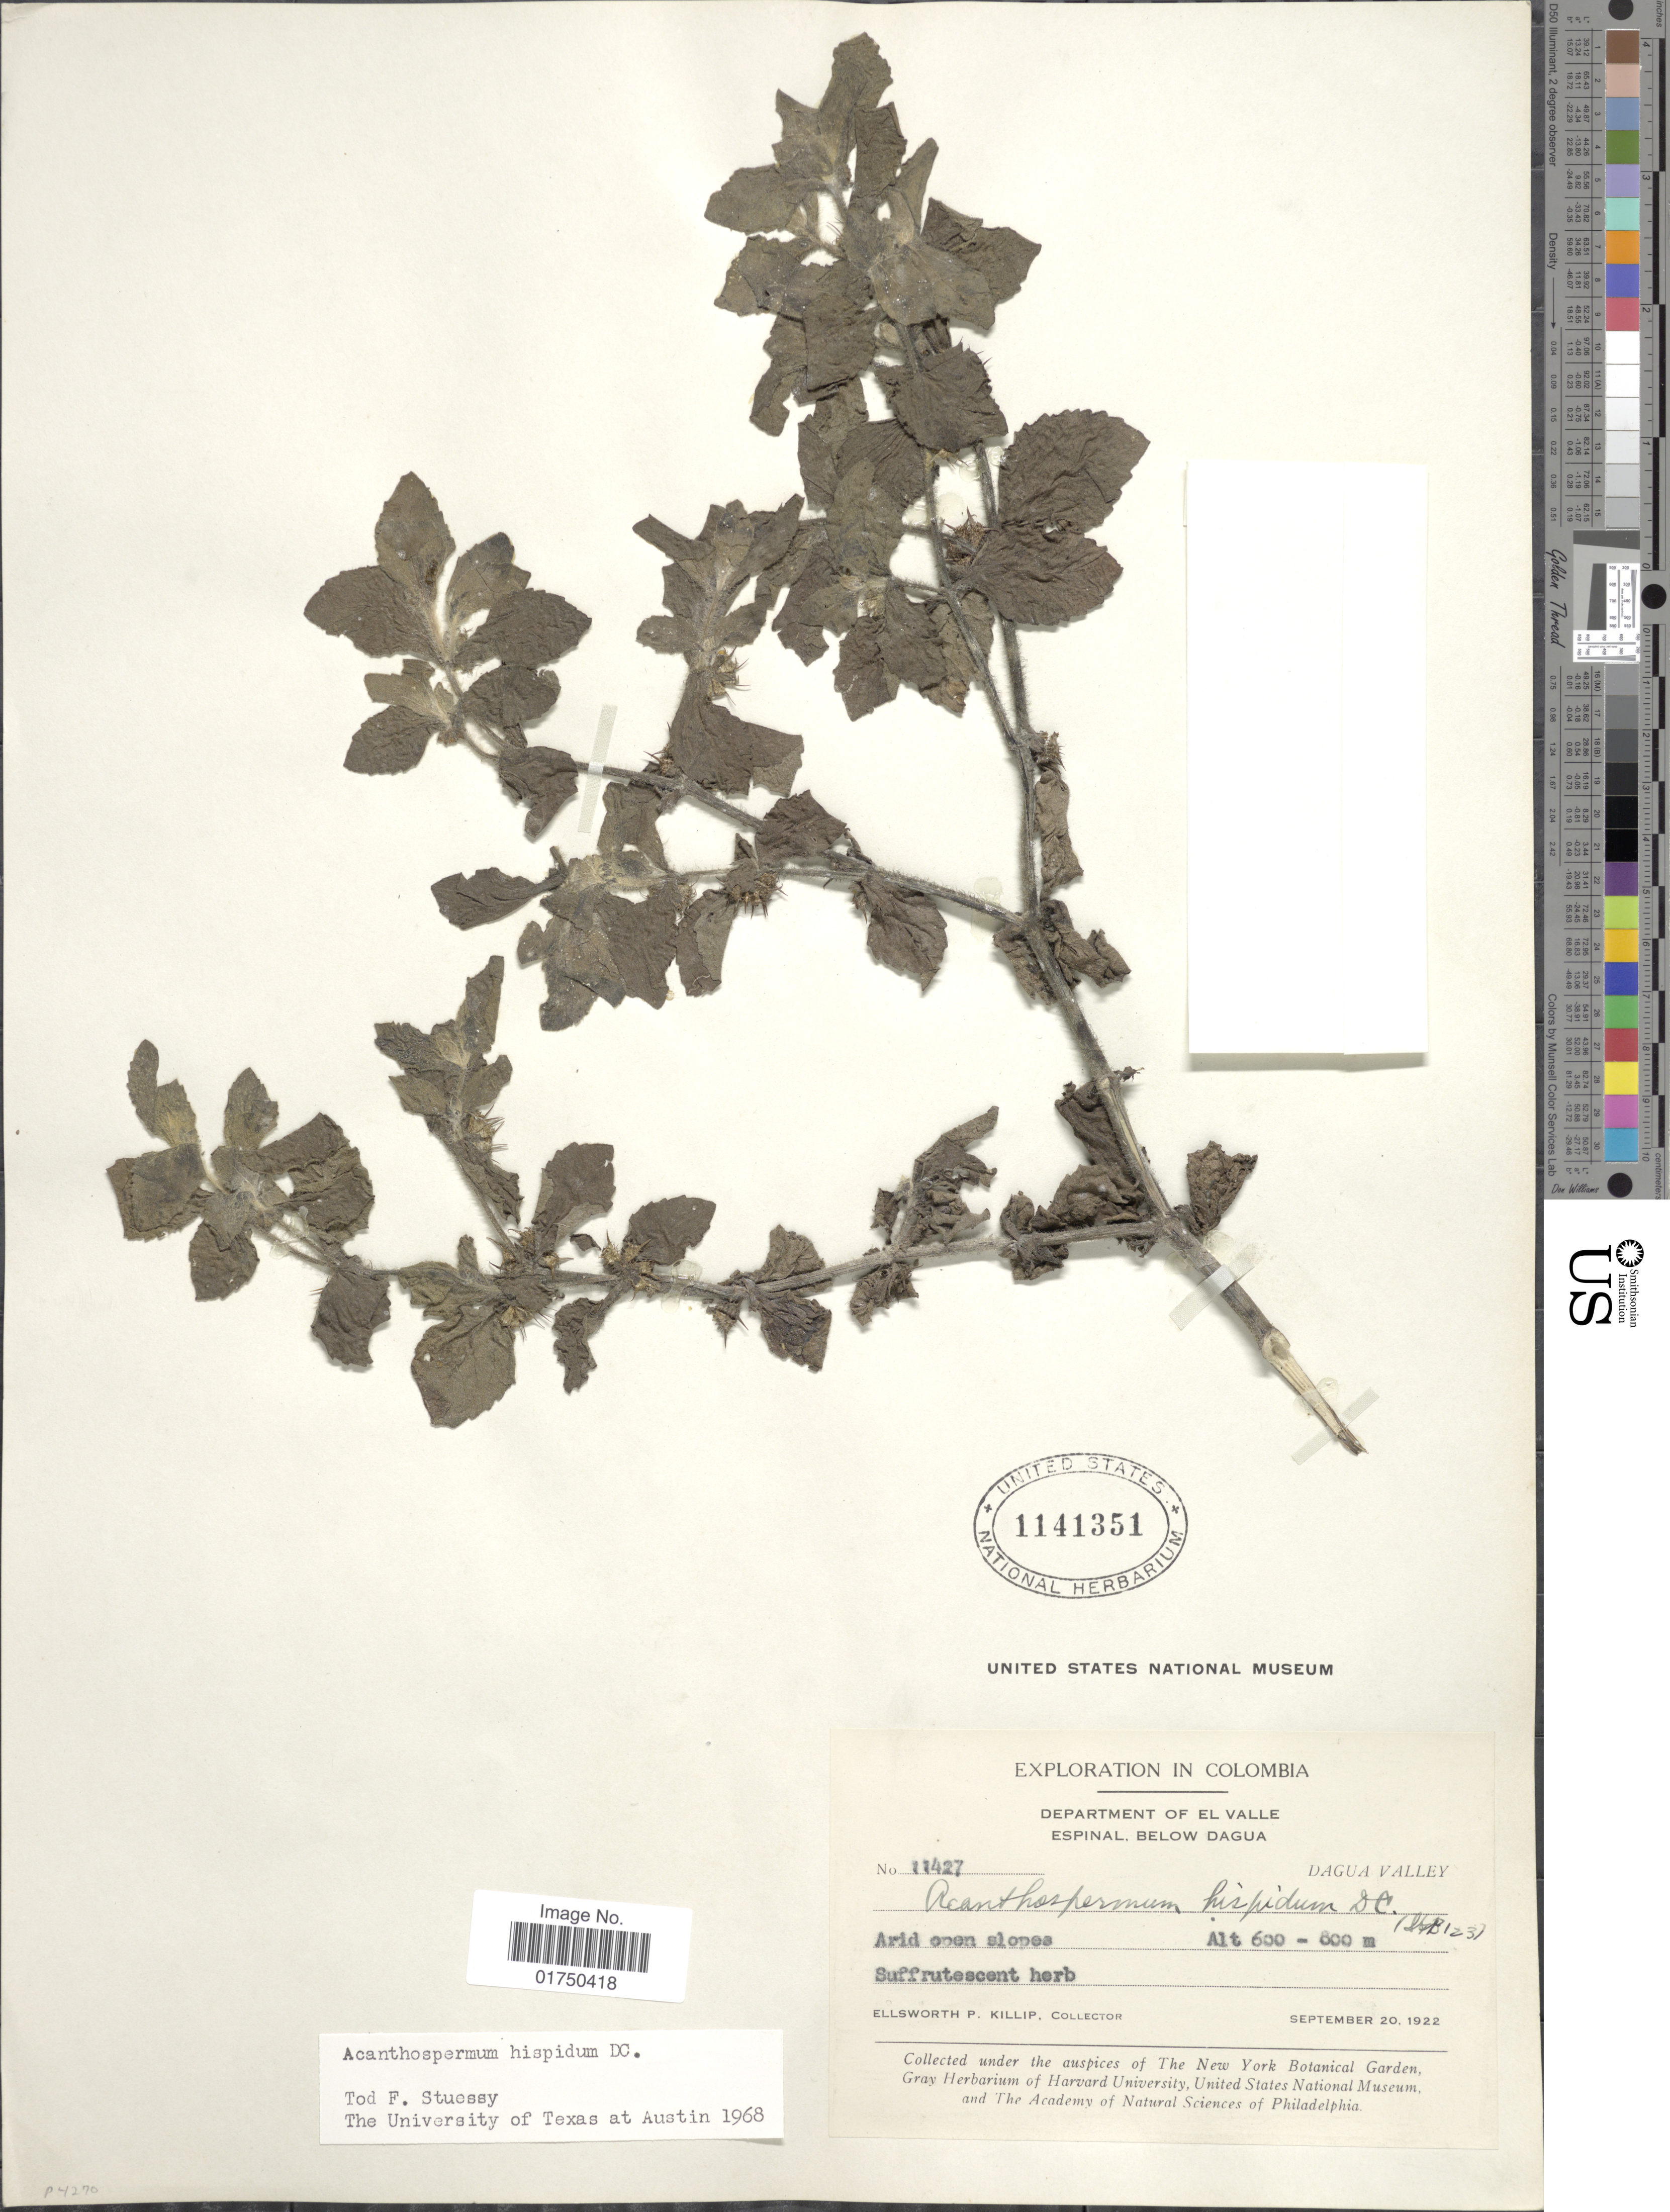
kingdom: Plantae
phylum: Tracheophyta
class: Magnoliopsida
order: Asterales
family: Asteraceae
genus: Acanthospermum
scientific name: Acanthospermum hispidum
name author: DC.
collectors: E. P. Killip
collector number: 11427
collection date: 1922-09-20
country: Colombia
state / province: Valle del Cauca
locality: Department of El Valle. Espinal, below Dagua. Dagua Valley. Arid open slopes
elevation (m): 600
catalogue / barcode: US 1141351